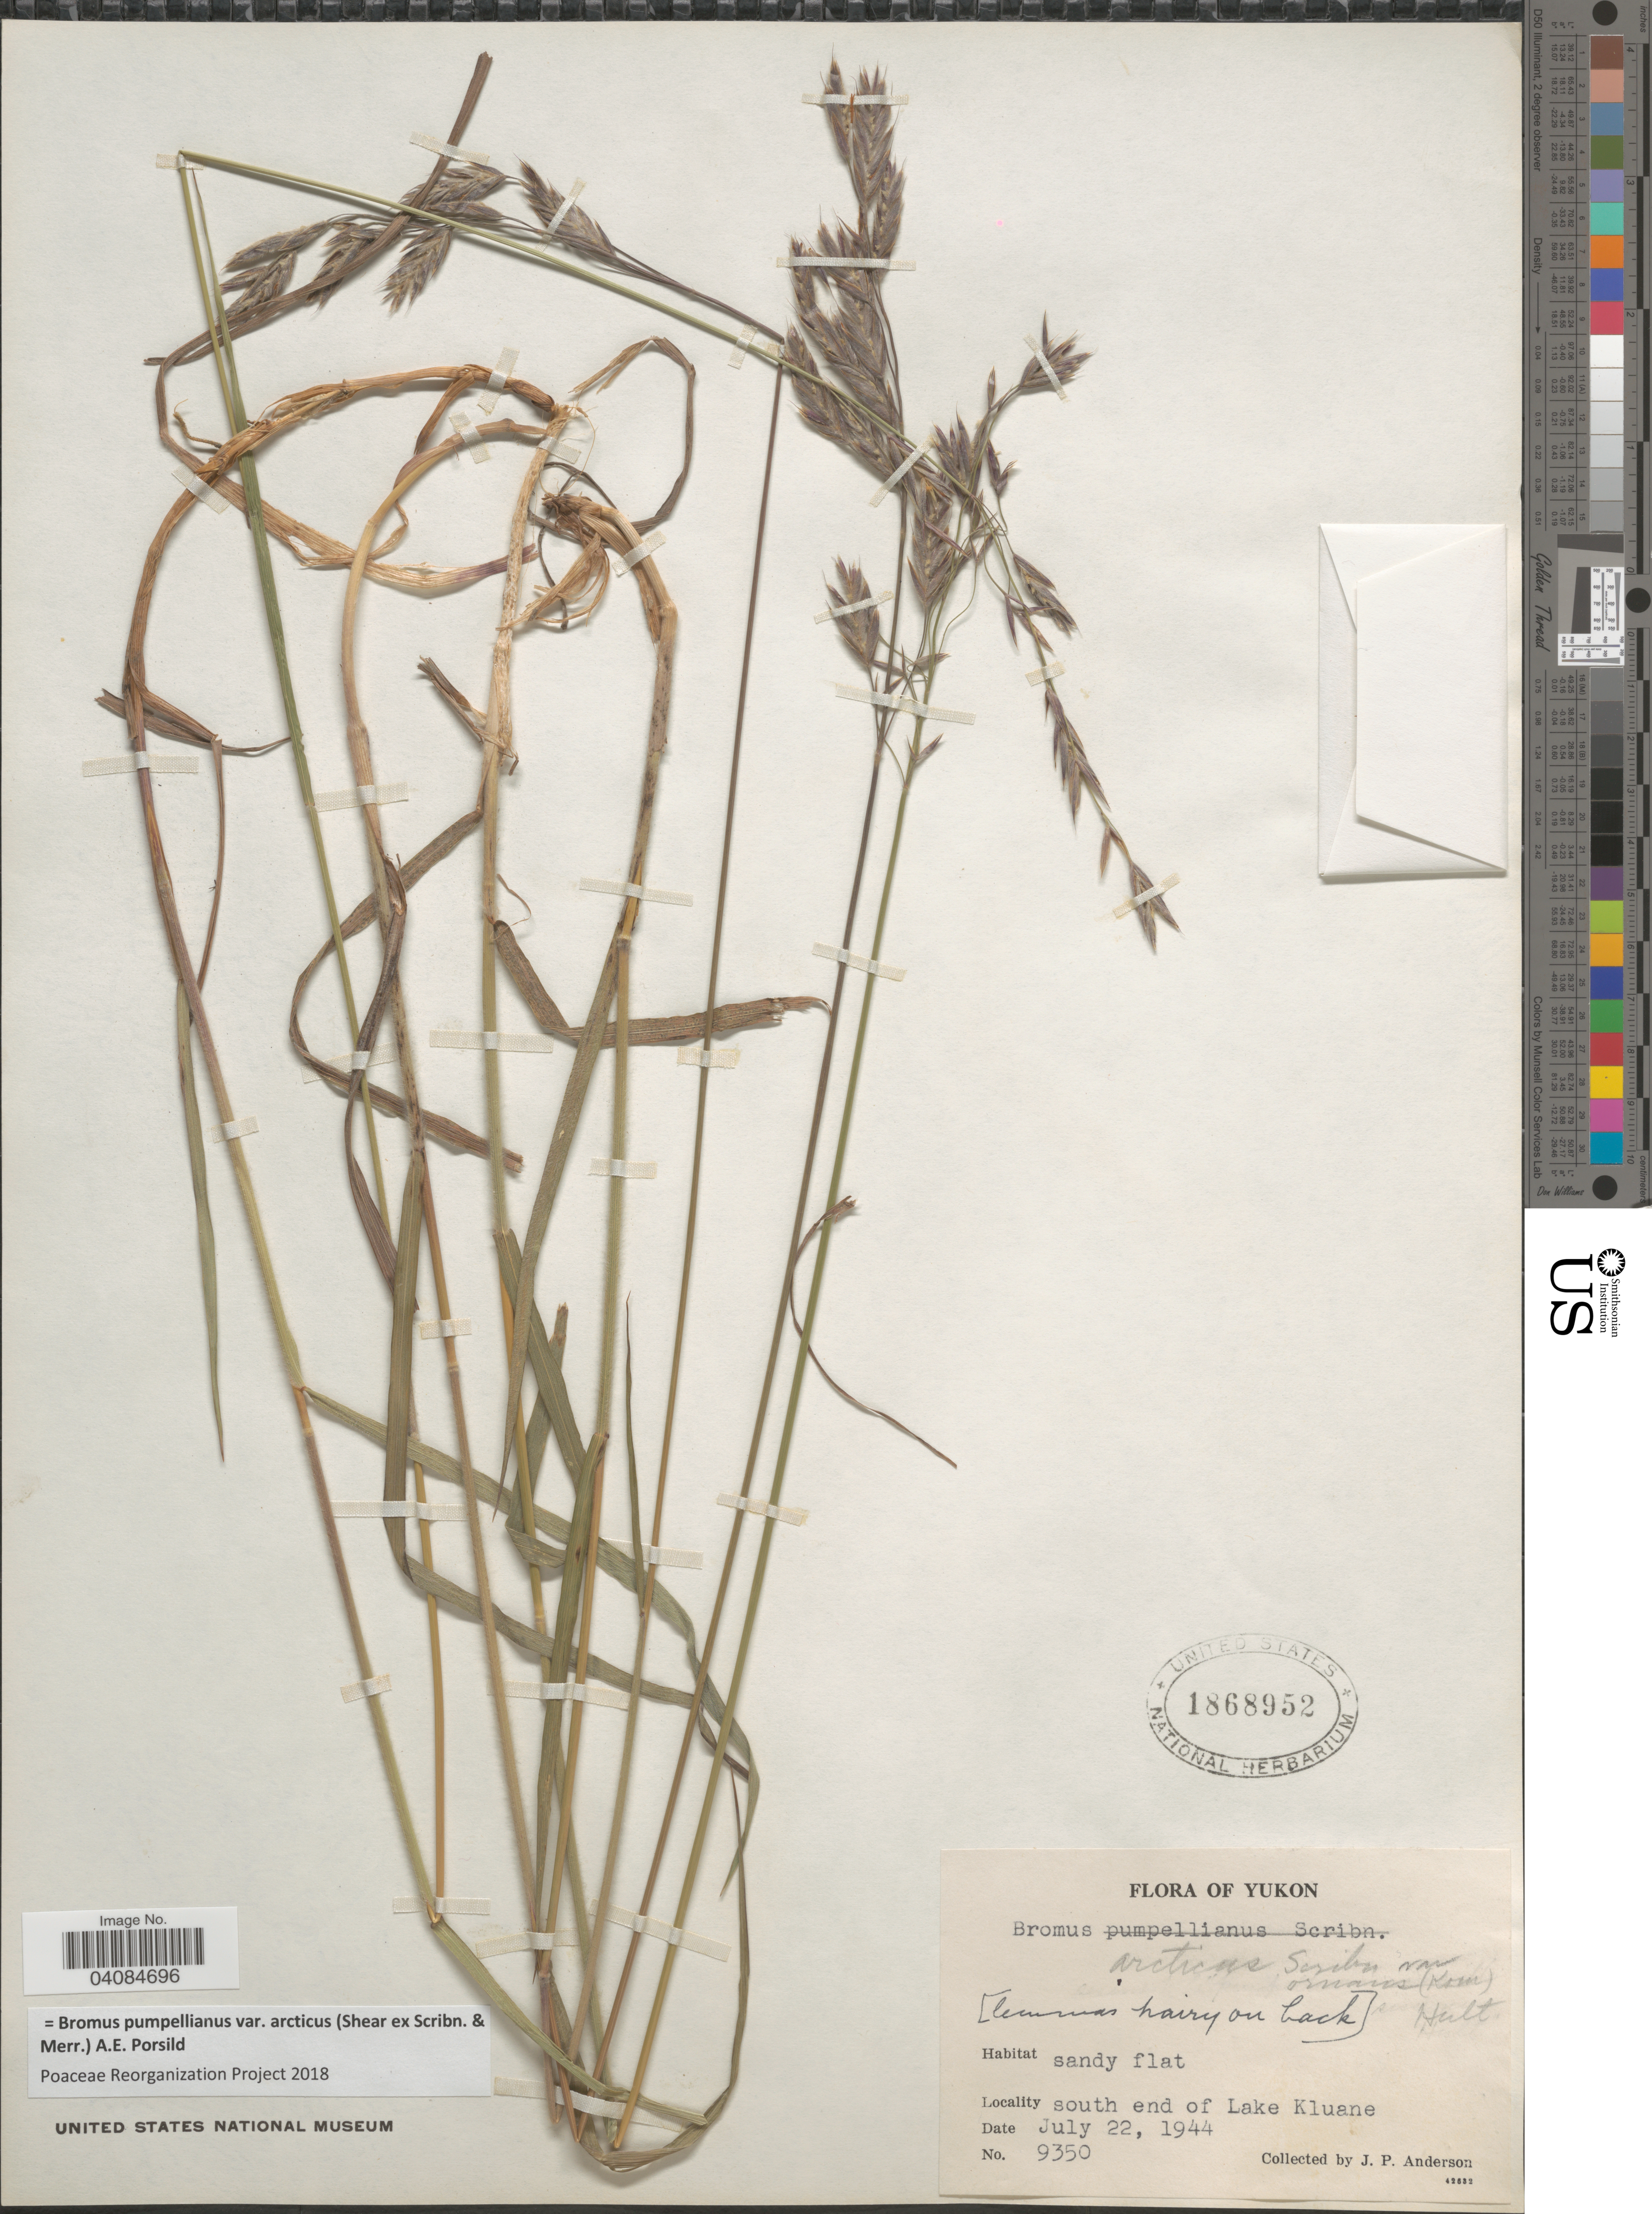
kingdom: Plantae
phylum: Tracheophyta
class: Liliopsida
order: Poales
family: Poaceae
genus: Bromus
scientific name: Bromus pumpellianus var. arcticus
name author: (Shear ex Scribn. & Merr.) A.E. Porsild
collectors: J. P. Anderson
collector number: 9350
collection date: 1944-07-22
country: Canada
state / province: Yukon Territory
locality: Yukon. South end of Lake Kluane.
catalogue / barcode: US 1868952